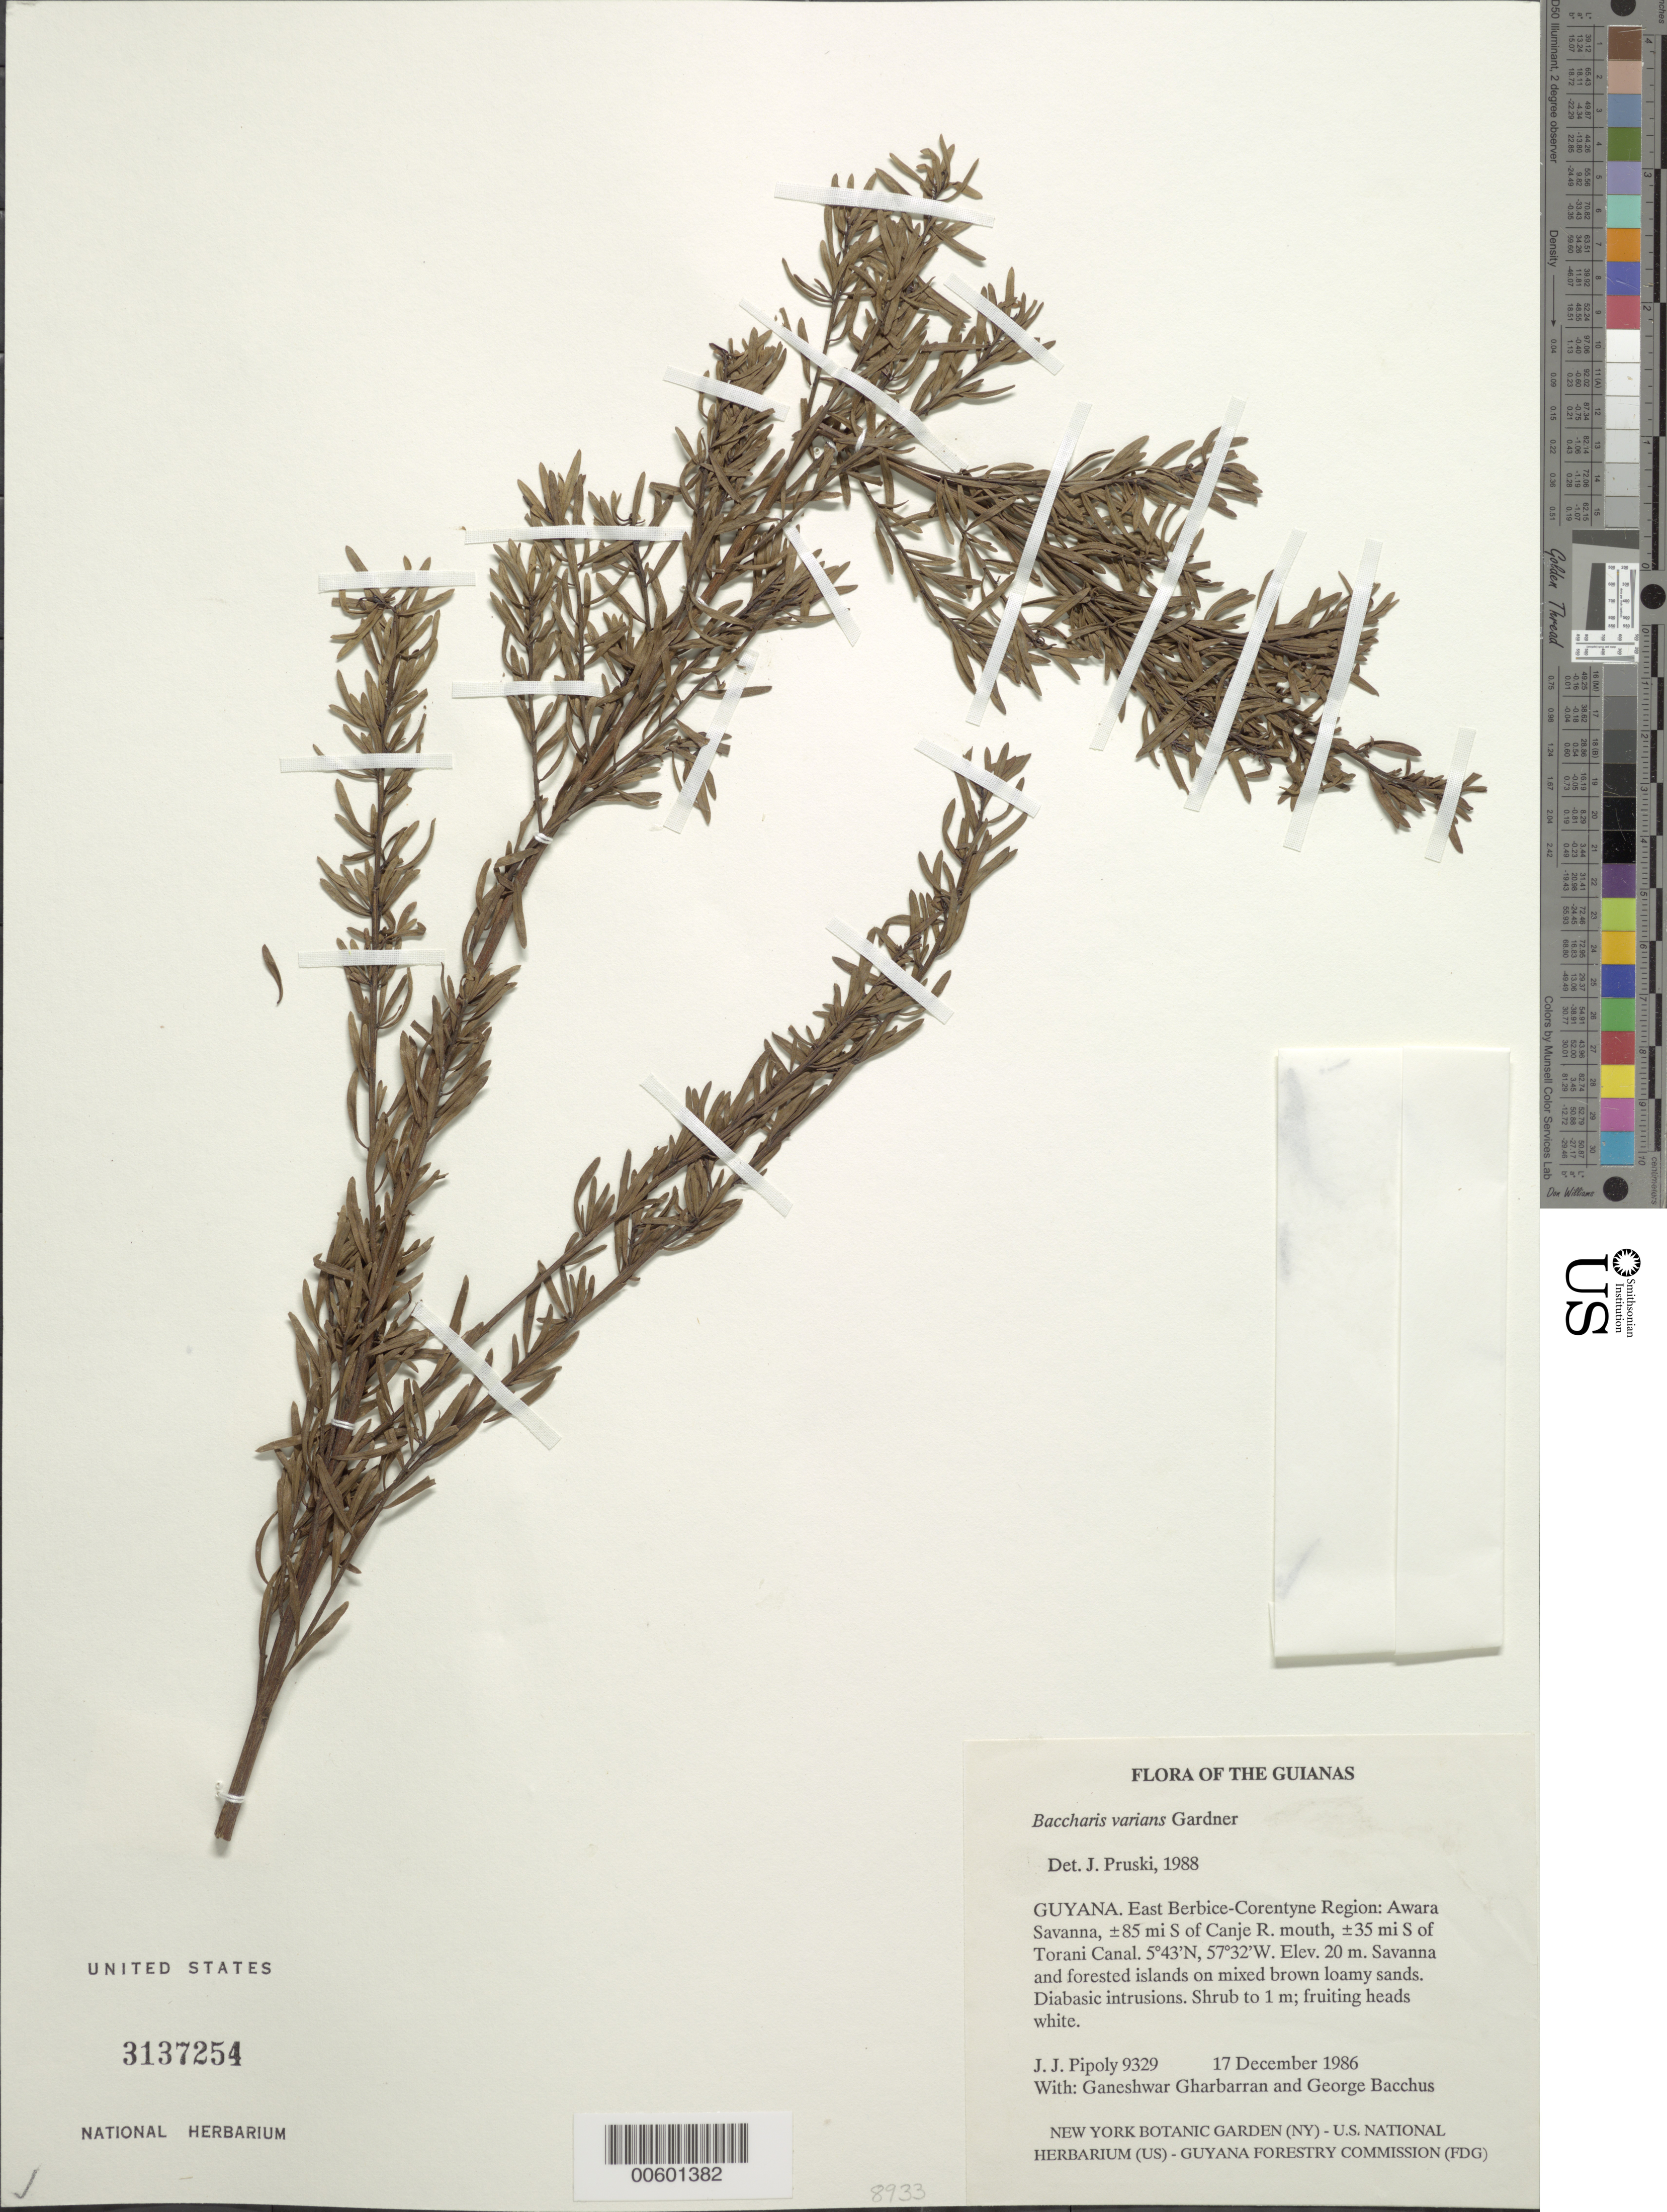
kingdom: Plantae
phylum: Tracheophyta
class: Magnoliopsida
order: Asterales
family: Asteraceae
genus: Baccharis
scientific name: Baccharis varians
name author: Gardner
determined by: Pruski, J. F.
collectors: J. J. Pipoly, G. Gharbarran & G. Bacchus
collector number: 9329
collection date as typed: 17 December 1986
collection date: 1986-12-17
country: Guyana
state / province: E. Berbice-Corentyne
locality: Awara Savanna, ±85 mi S of Canje R. mouth, ±35 mi S of Torani Canal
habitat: Savanna and forested islands on mixed brown loamy sands. Diabasic intrusions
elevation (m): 20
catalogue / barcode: US 3137254